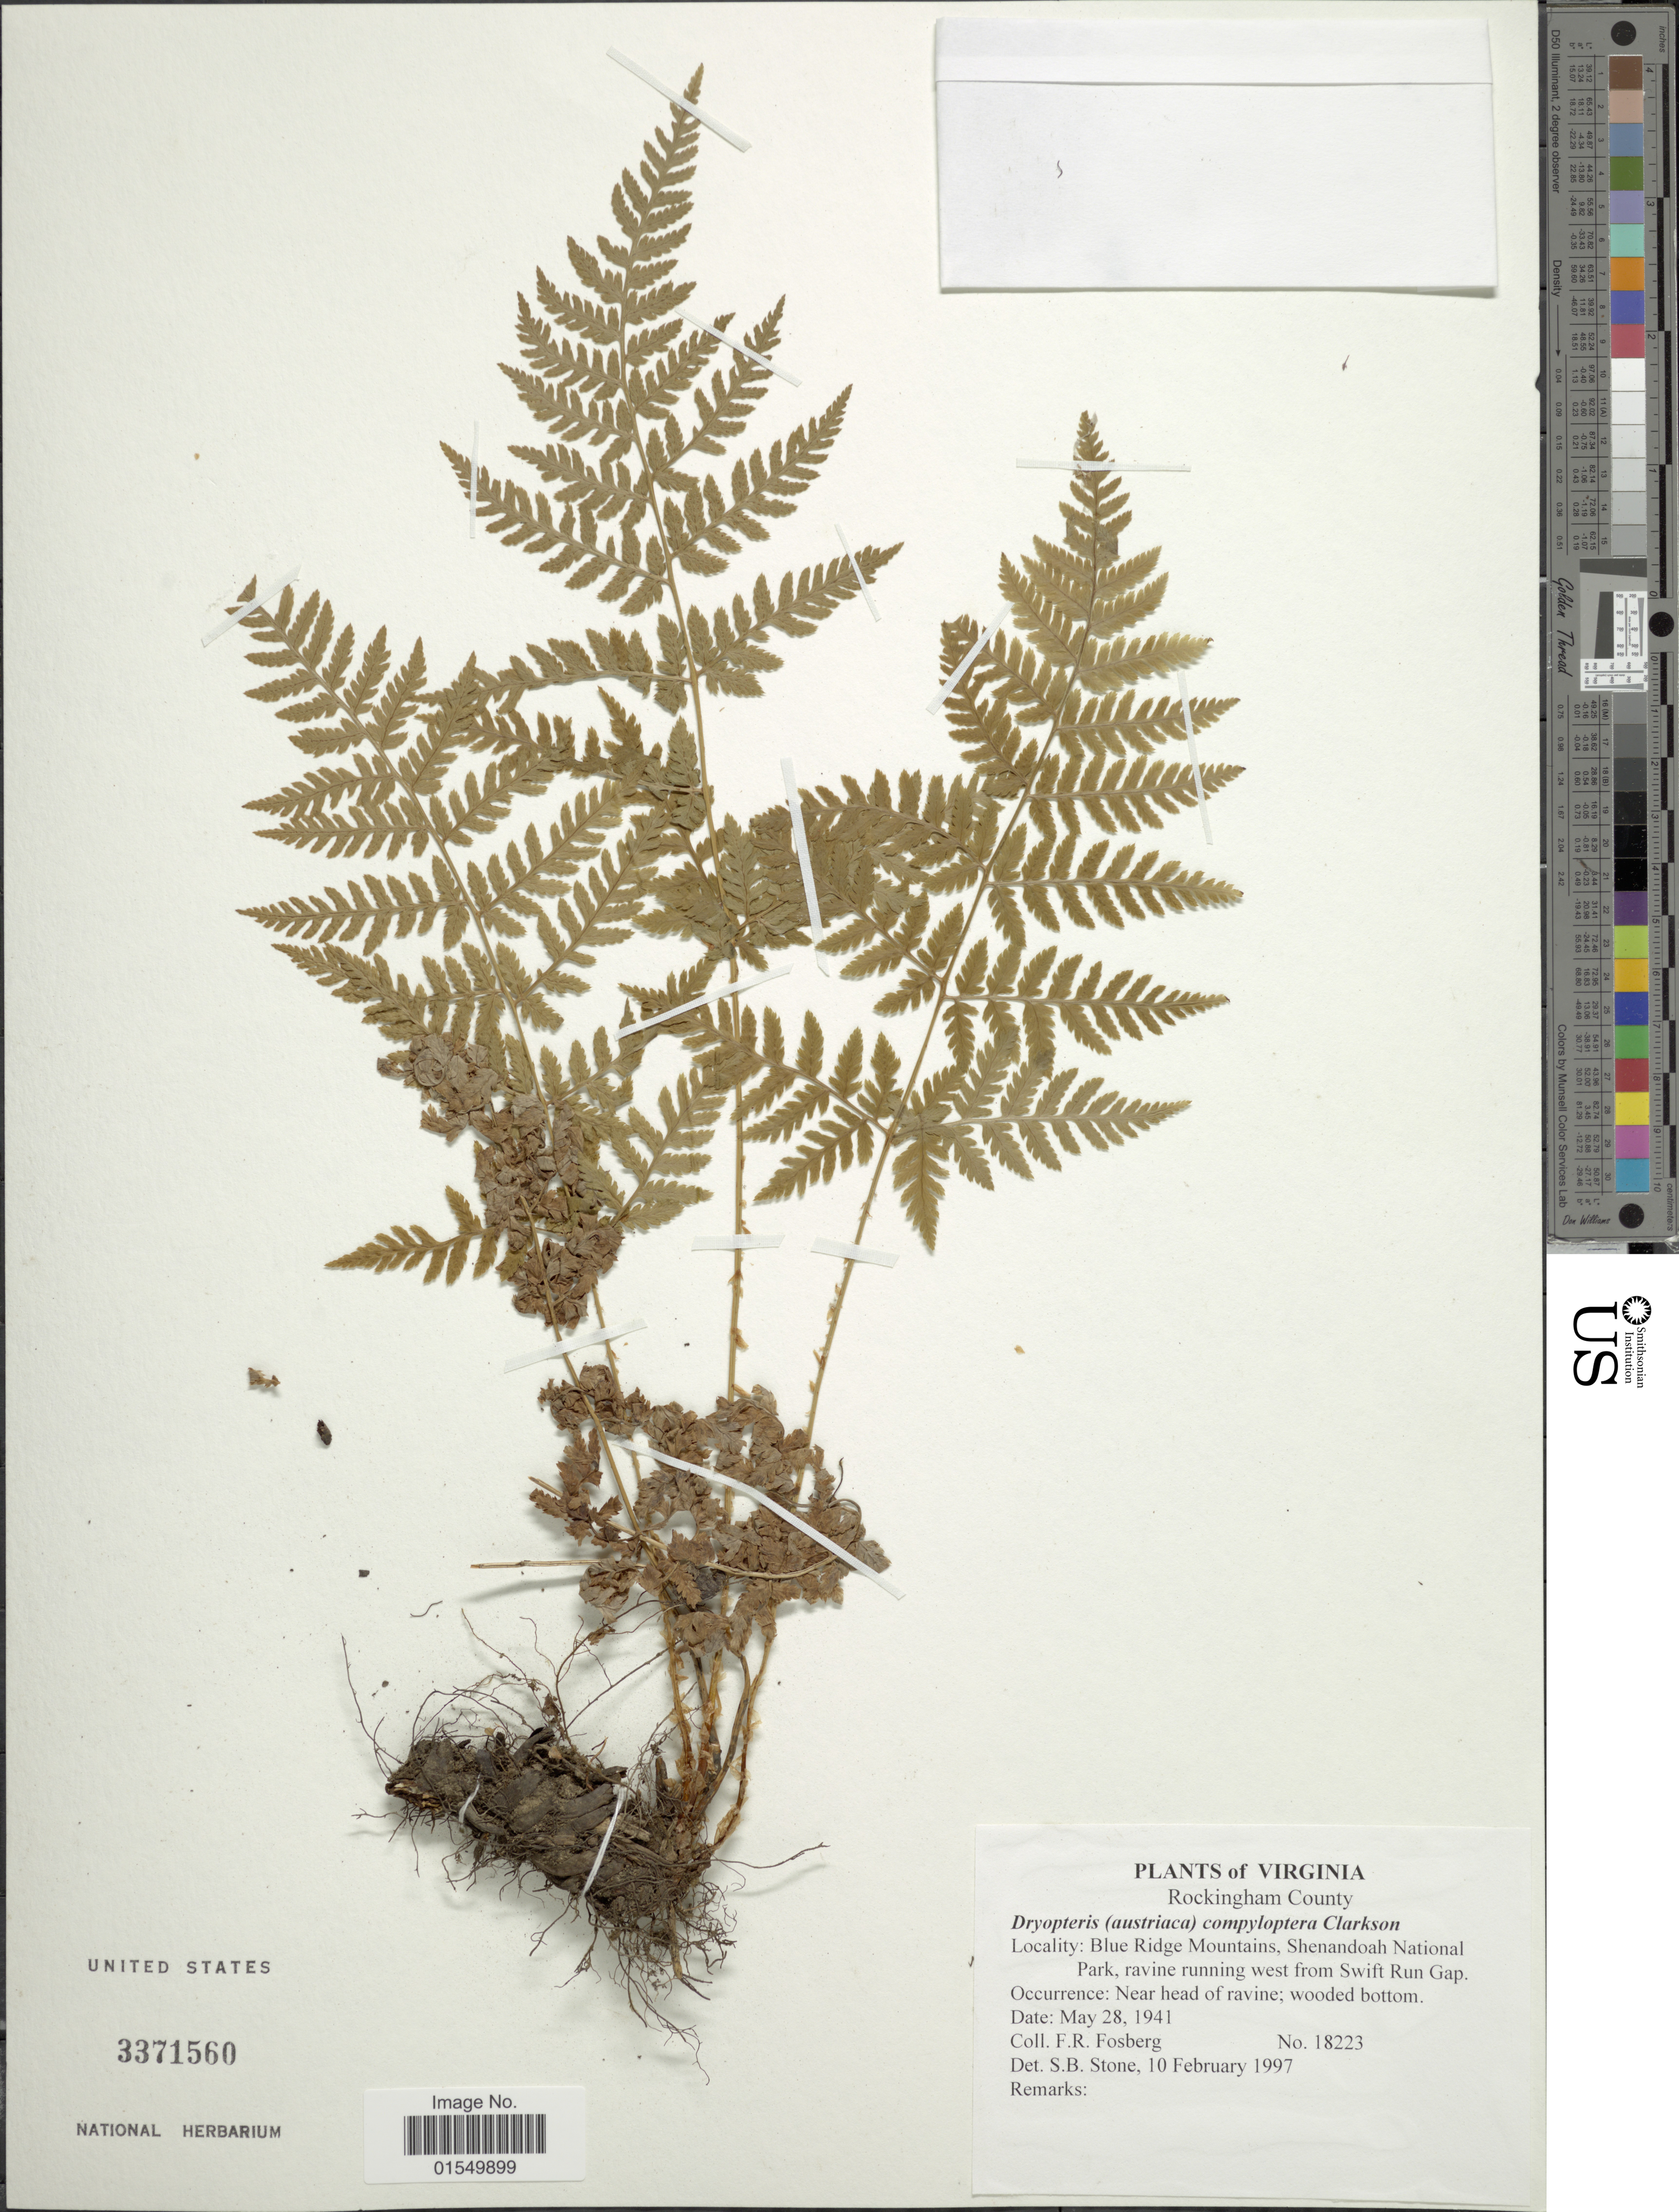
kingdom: Plantae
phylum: Tracheophyta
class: Polypodiopsida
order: Polypodiales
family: Dryopteridaceae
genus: Dryopteris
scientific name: Dryopteris campyloptera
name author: Clarkson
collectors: F. R. Fosberg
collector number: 18223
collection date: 1997-02-10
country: United States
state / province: Virginia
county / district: Rockingham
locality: Rockingham County, Blue Ridge Mountains, Shenandoah National Park, ravine running west from Swift Run Gap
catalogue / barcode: US 3371560